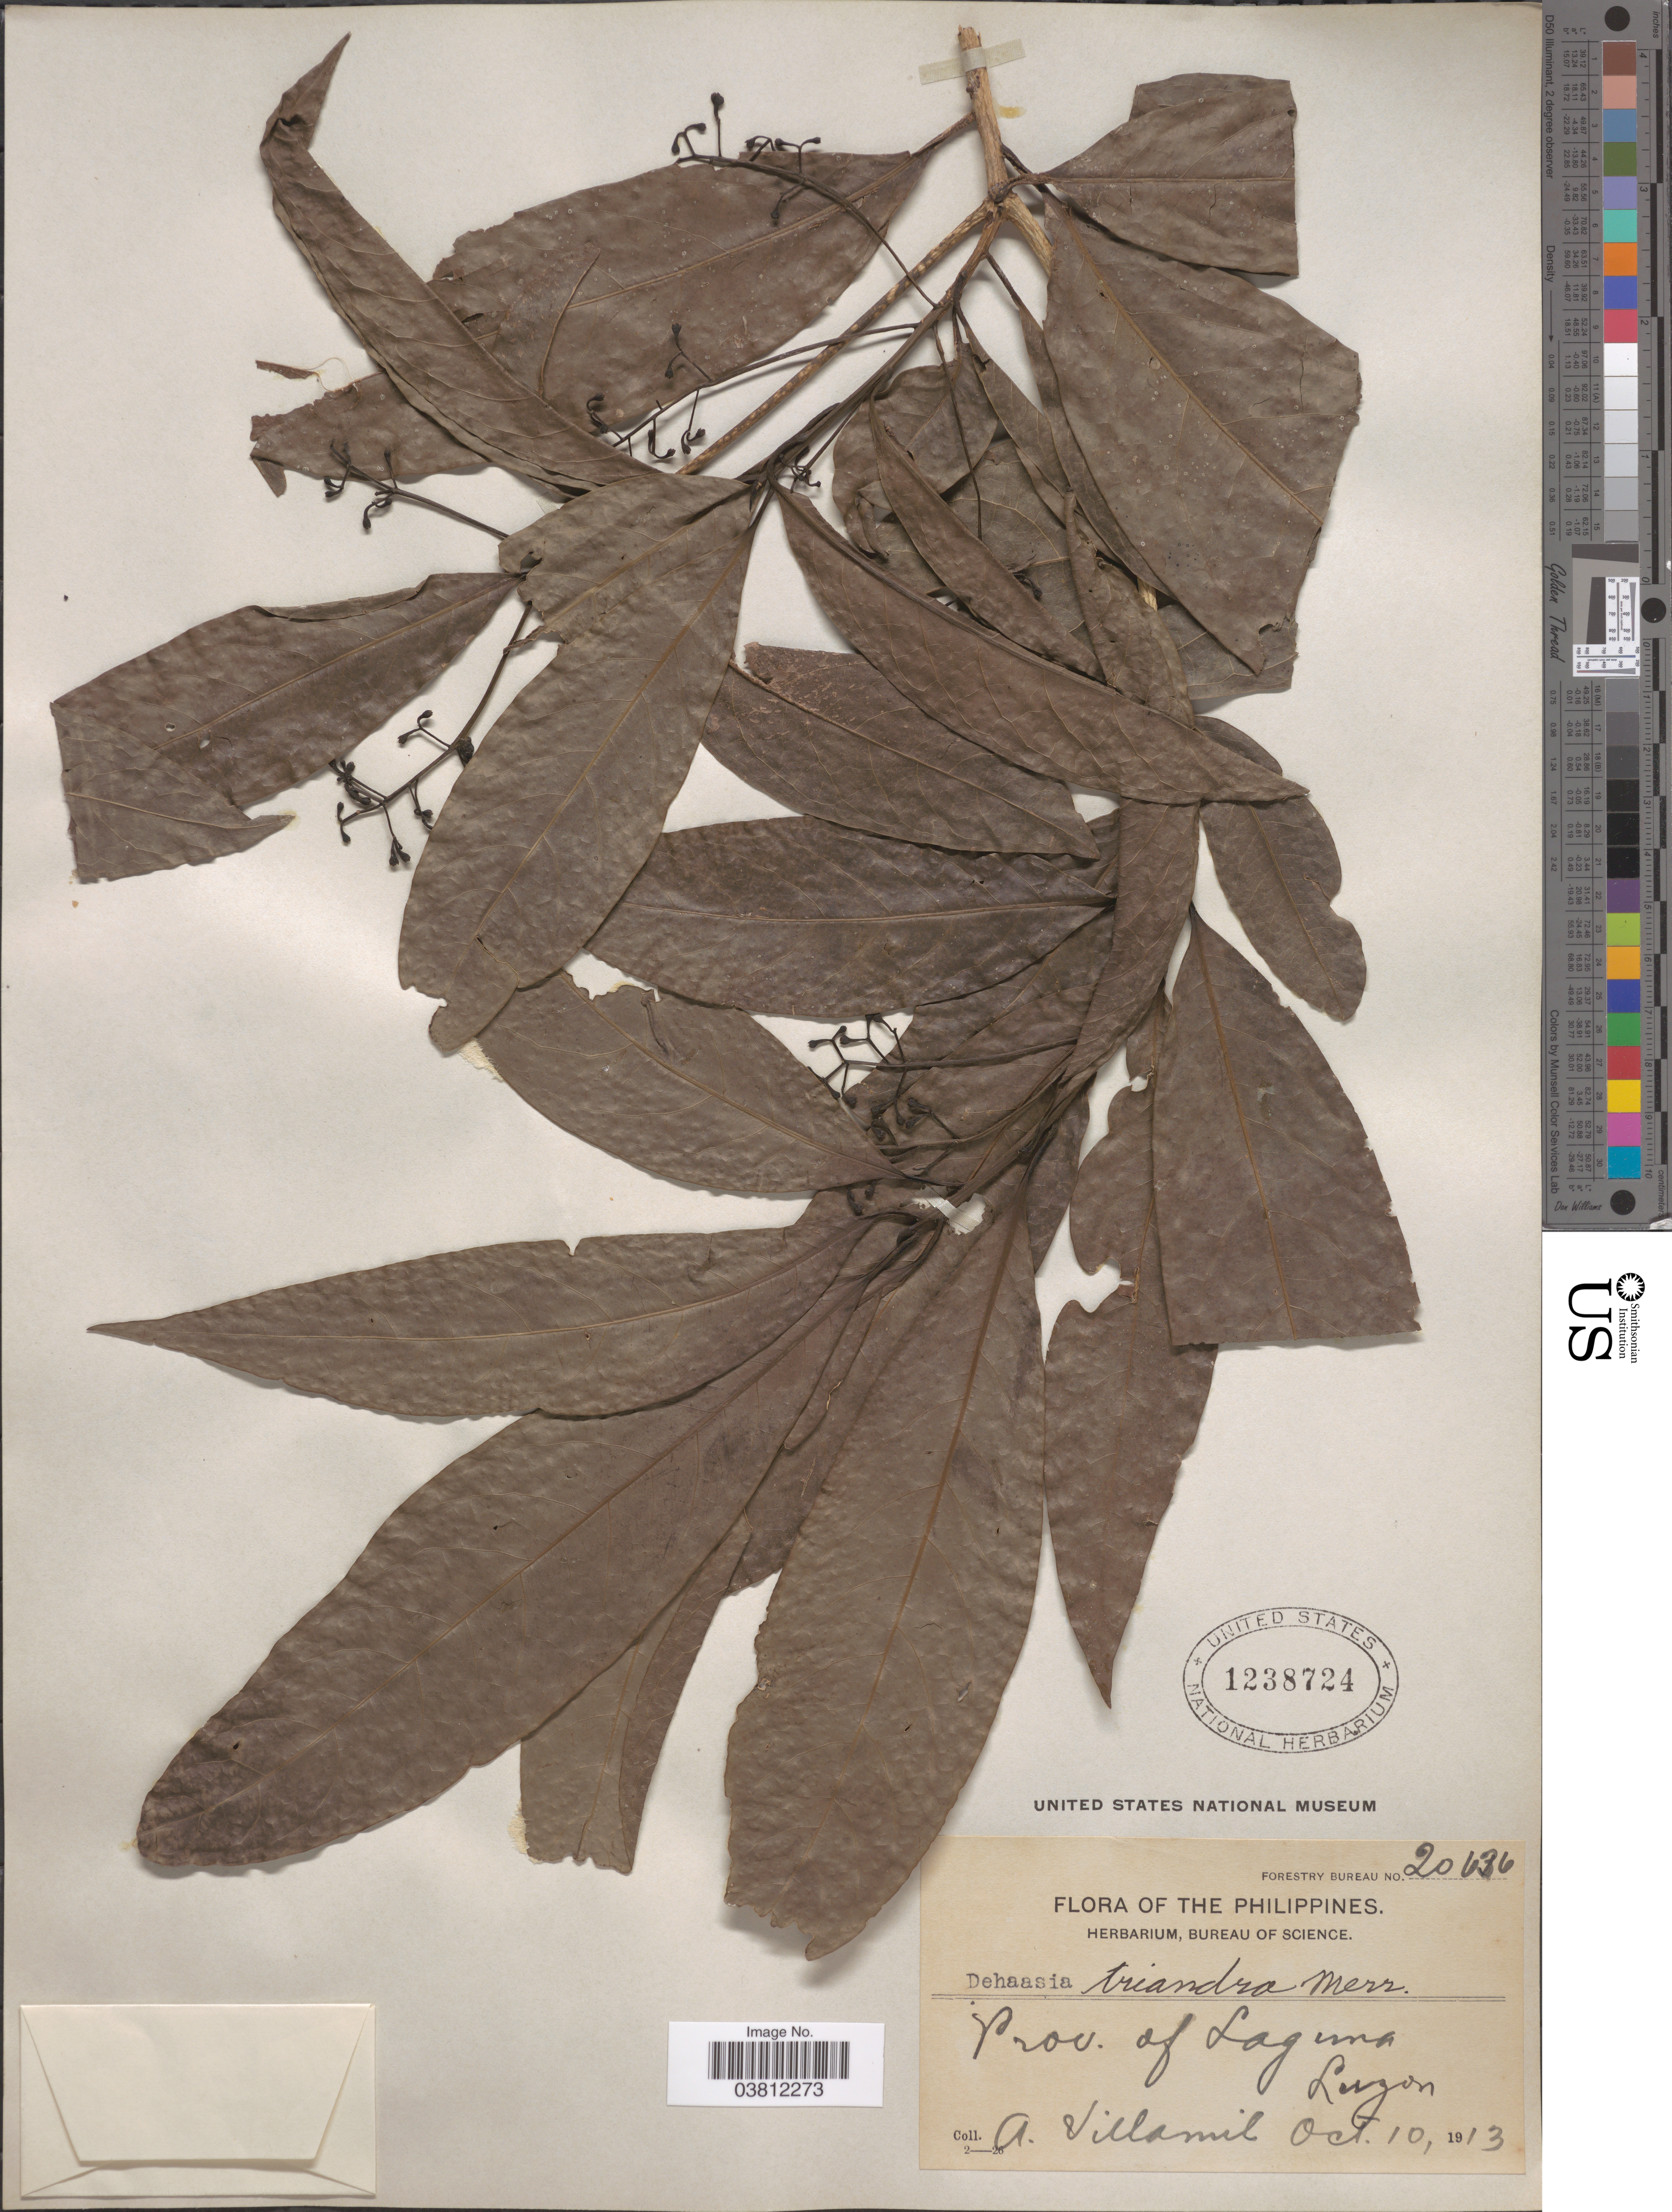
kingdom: Plantae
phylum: Tracheophyta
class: Magnoliopsida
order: Laurales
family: Lauraceae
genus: Dehaasia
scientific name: Dehaasia triandra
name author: Merr.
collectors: A. Villamil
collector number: Forestry Bureau 20636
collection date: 1913-10-10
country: Philippines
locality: Prov. of Laguna. Luzon.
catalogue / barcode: US 1238724